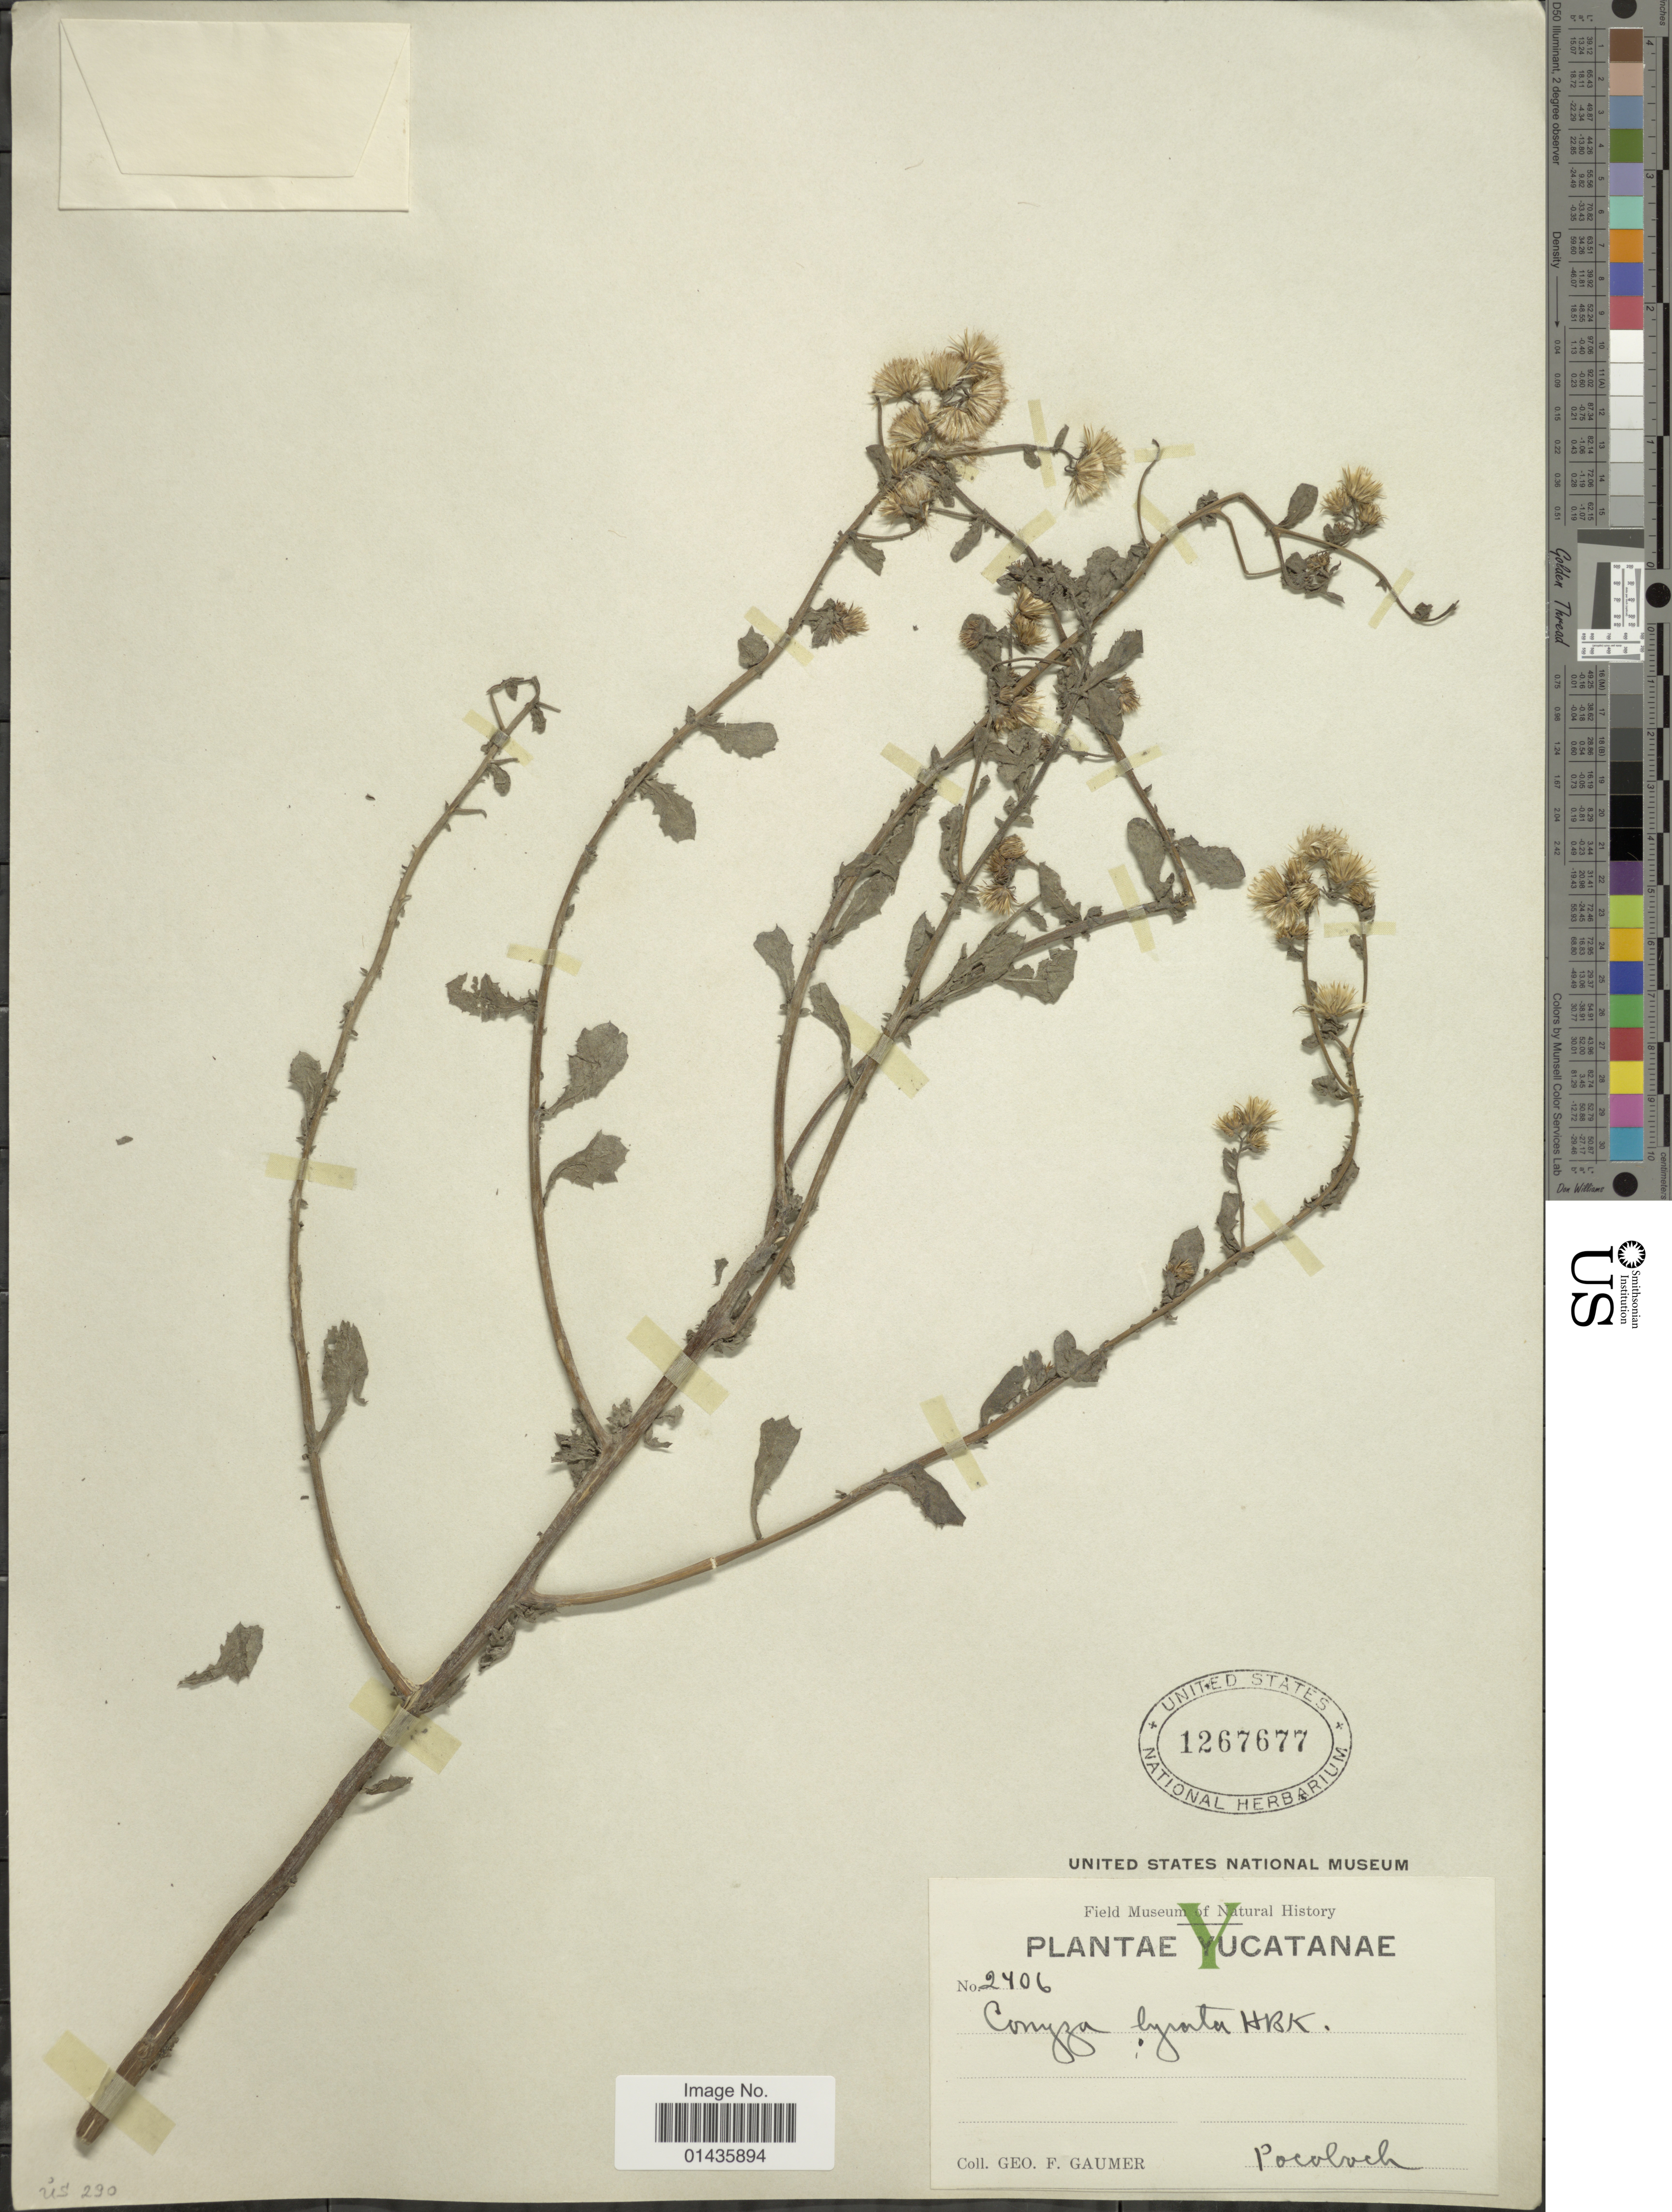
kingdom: Plantae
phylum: Tracheophyta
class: Magnoliopsida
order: Asterales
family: Asteraceae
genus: Pseudoconyza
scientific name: Pseudoconyza lyrata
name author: (Kunth) Cuatrec.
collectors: G. F. Gaumer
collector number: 2406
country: Mexico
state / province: Yucatán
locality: Pocoloch [interpreted]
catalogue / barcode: US 1267677